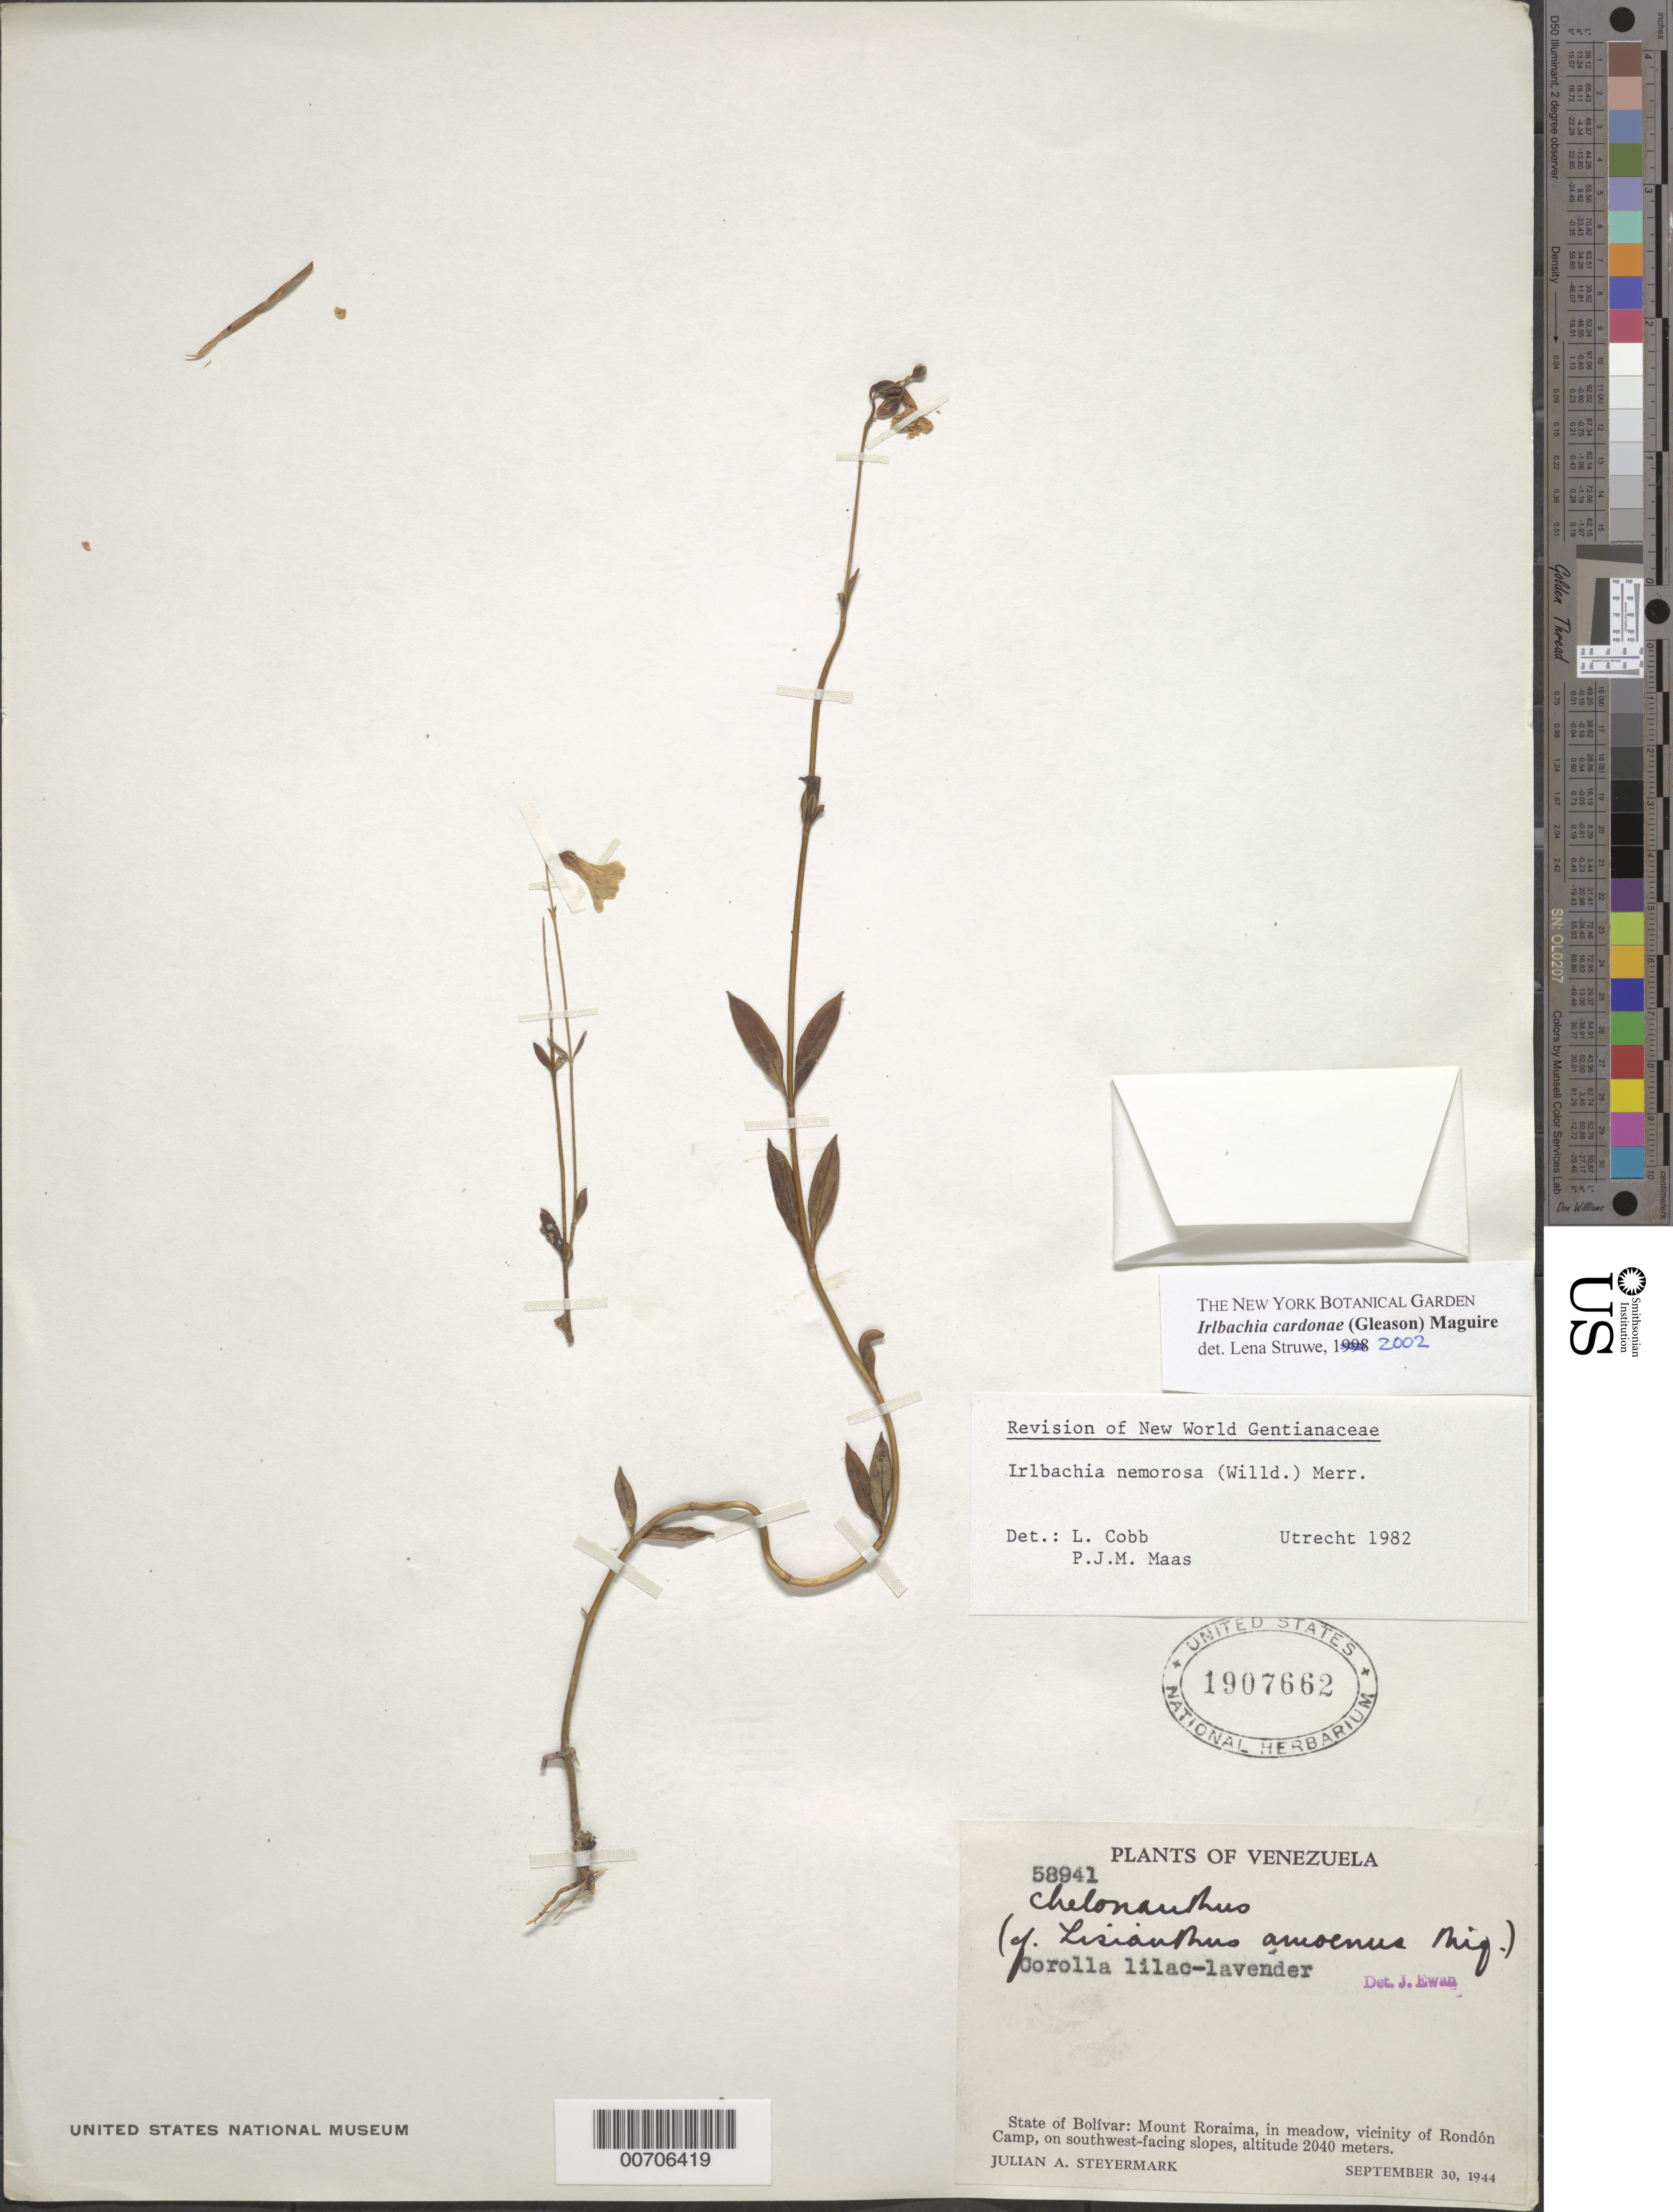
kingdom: Plantae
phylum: Tracheophyta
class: Magnoliopsida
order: Gentianales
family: Gentianaceae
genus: Irlbachia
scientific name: Irlbachia cardonae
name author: (Gleason) Maguire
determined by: Struwe, L.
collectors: J. Steyermark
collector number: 58941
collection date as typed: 30-Sep-44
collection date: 1944-09-30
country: Venezuela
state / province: Bolívar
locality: Mt. Roraima, Rondón Camp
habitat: Meadow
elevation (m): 2040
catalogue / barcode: US 1907662